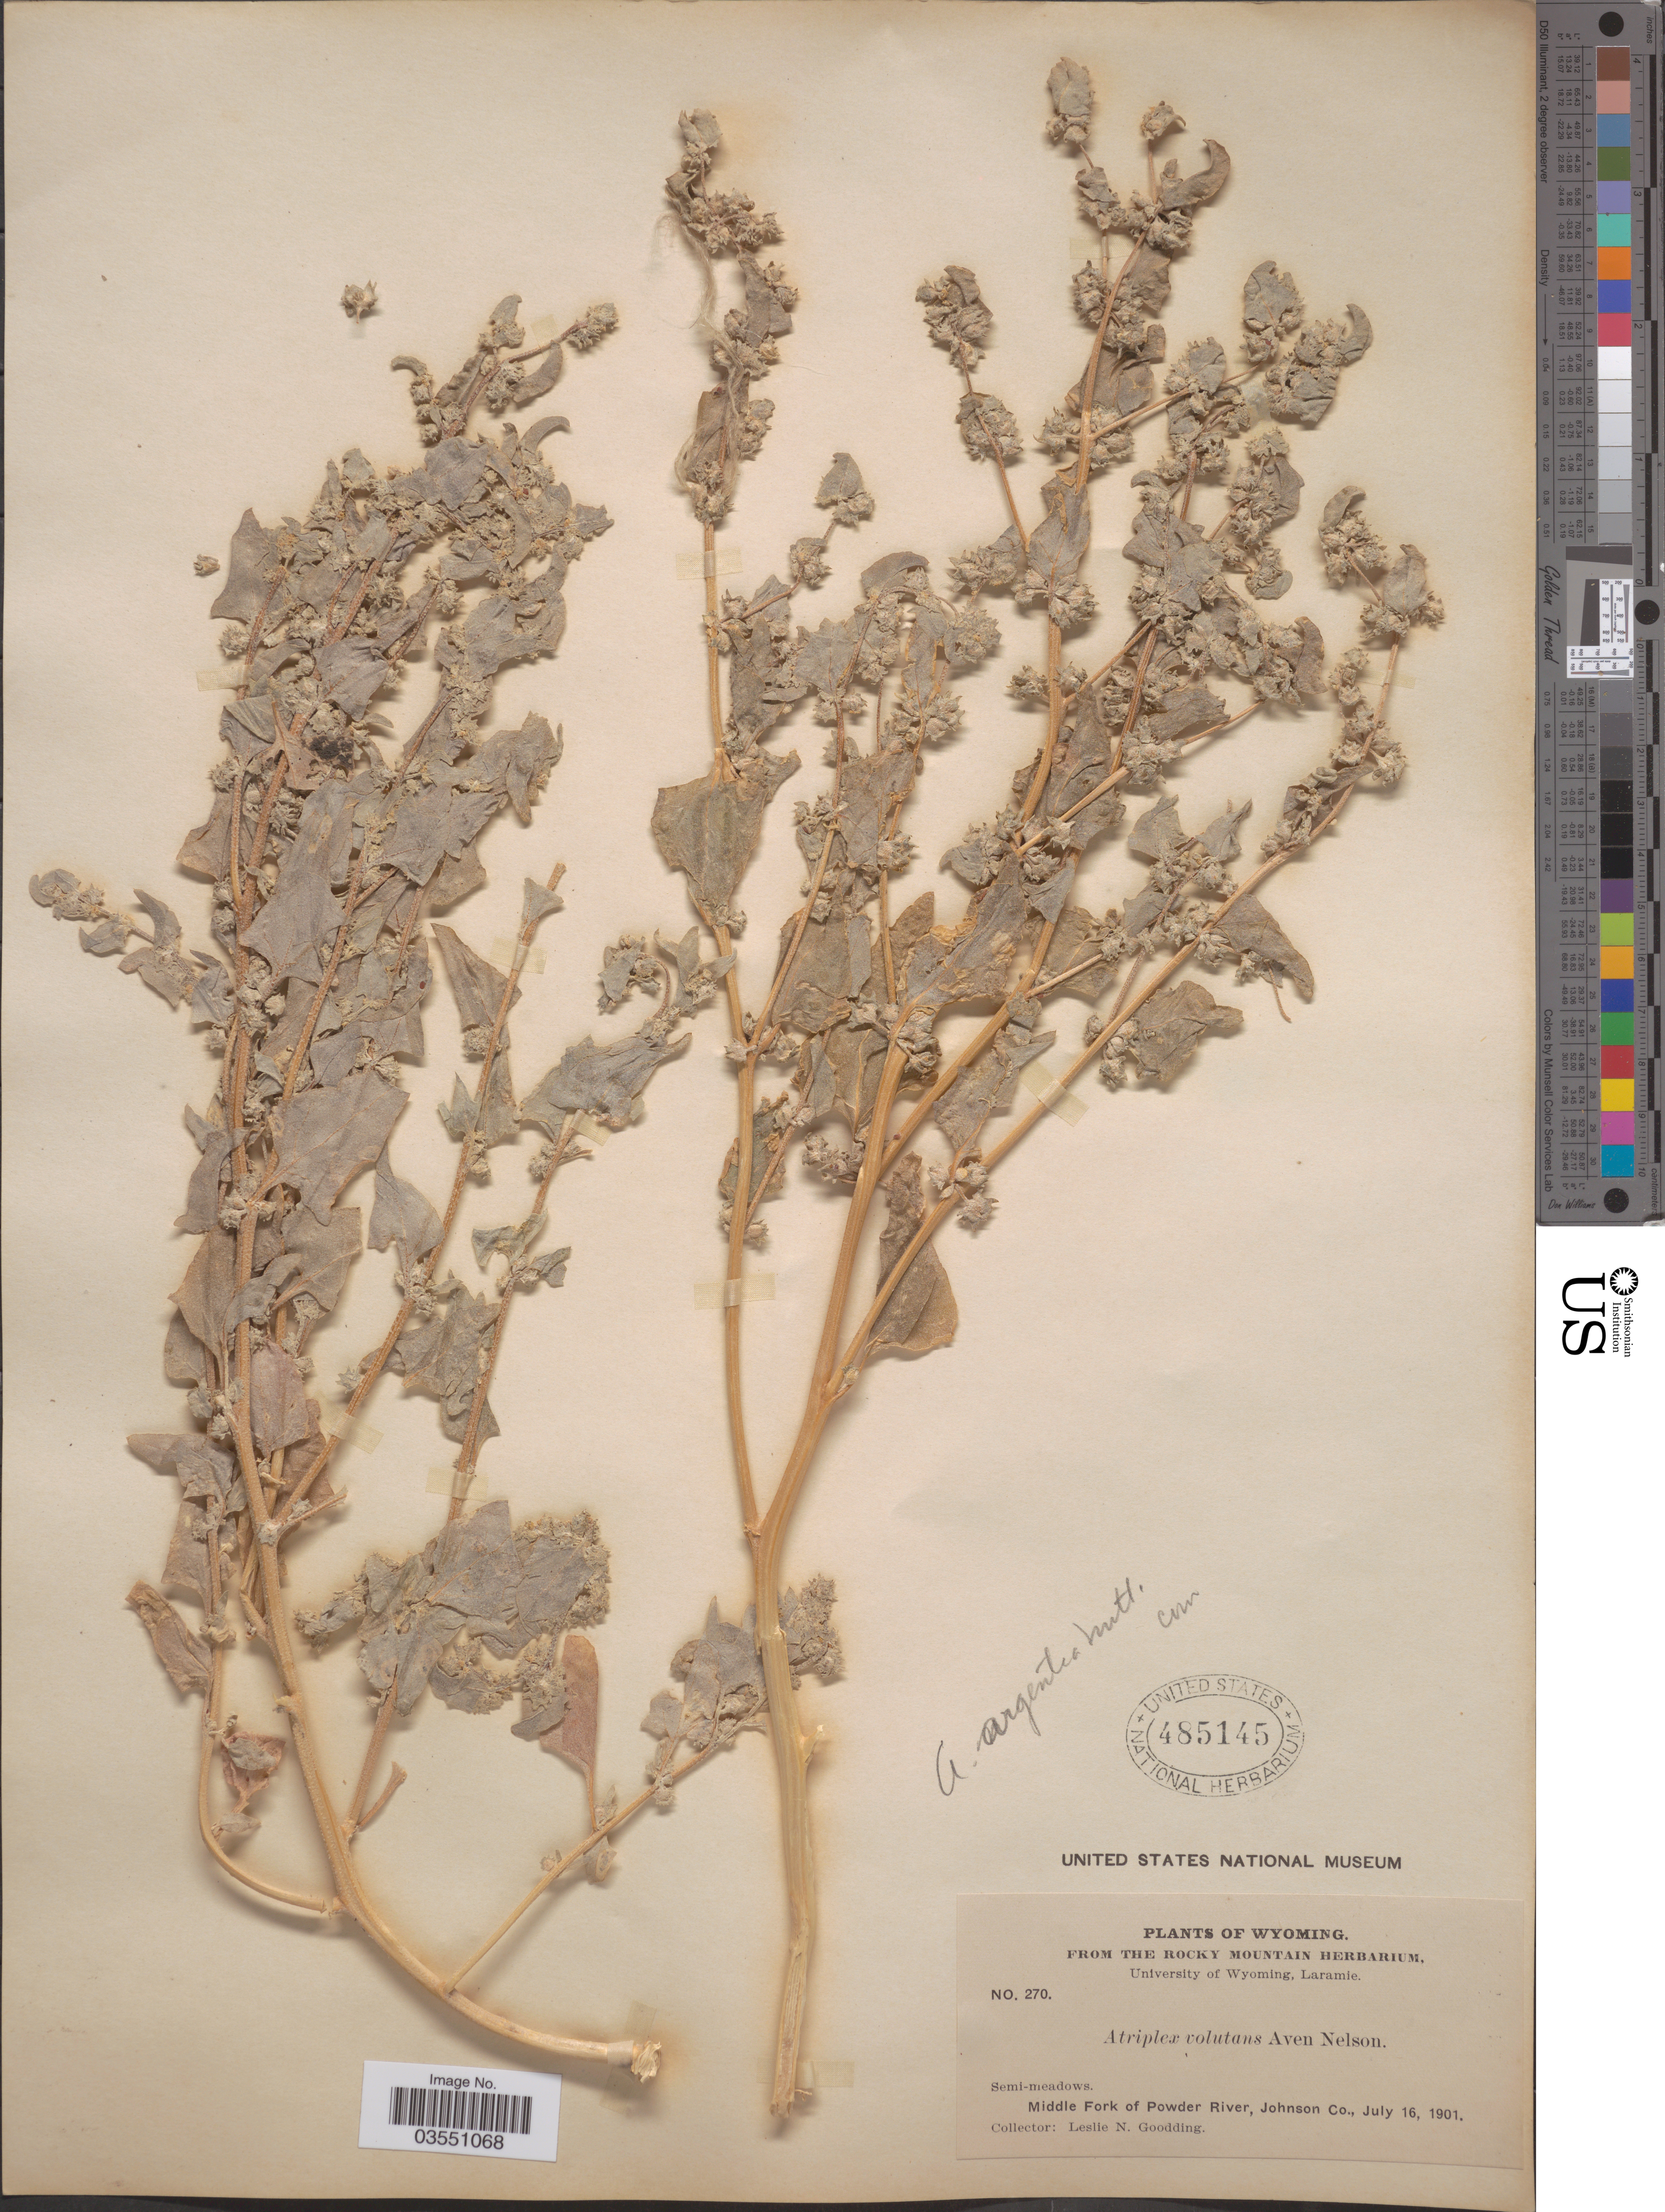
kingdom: Plantae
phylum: Tracheophyta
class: Magnoliopsida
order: Caryophyllales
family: Amaranthaceae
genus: Atriplex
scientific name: Atriplex argentea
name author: Nutt.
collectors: L. N. Goodding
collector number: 270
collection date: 1901-07-16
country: United States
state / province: Wyoming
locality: Middle Fork of Powder River, Johnson Co.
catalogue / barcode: US 485145